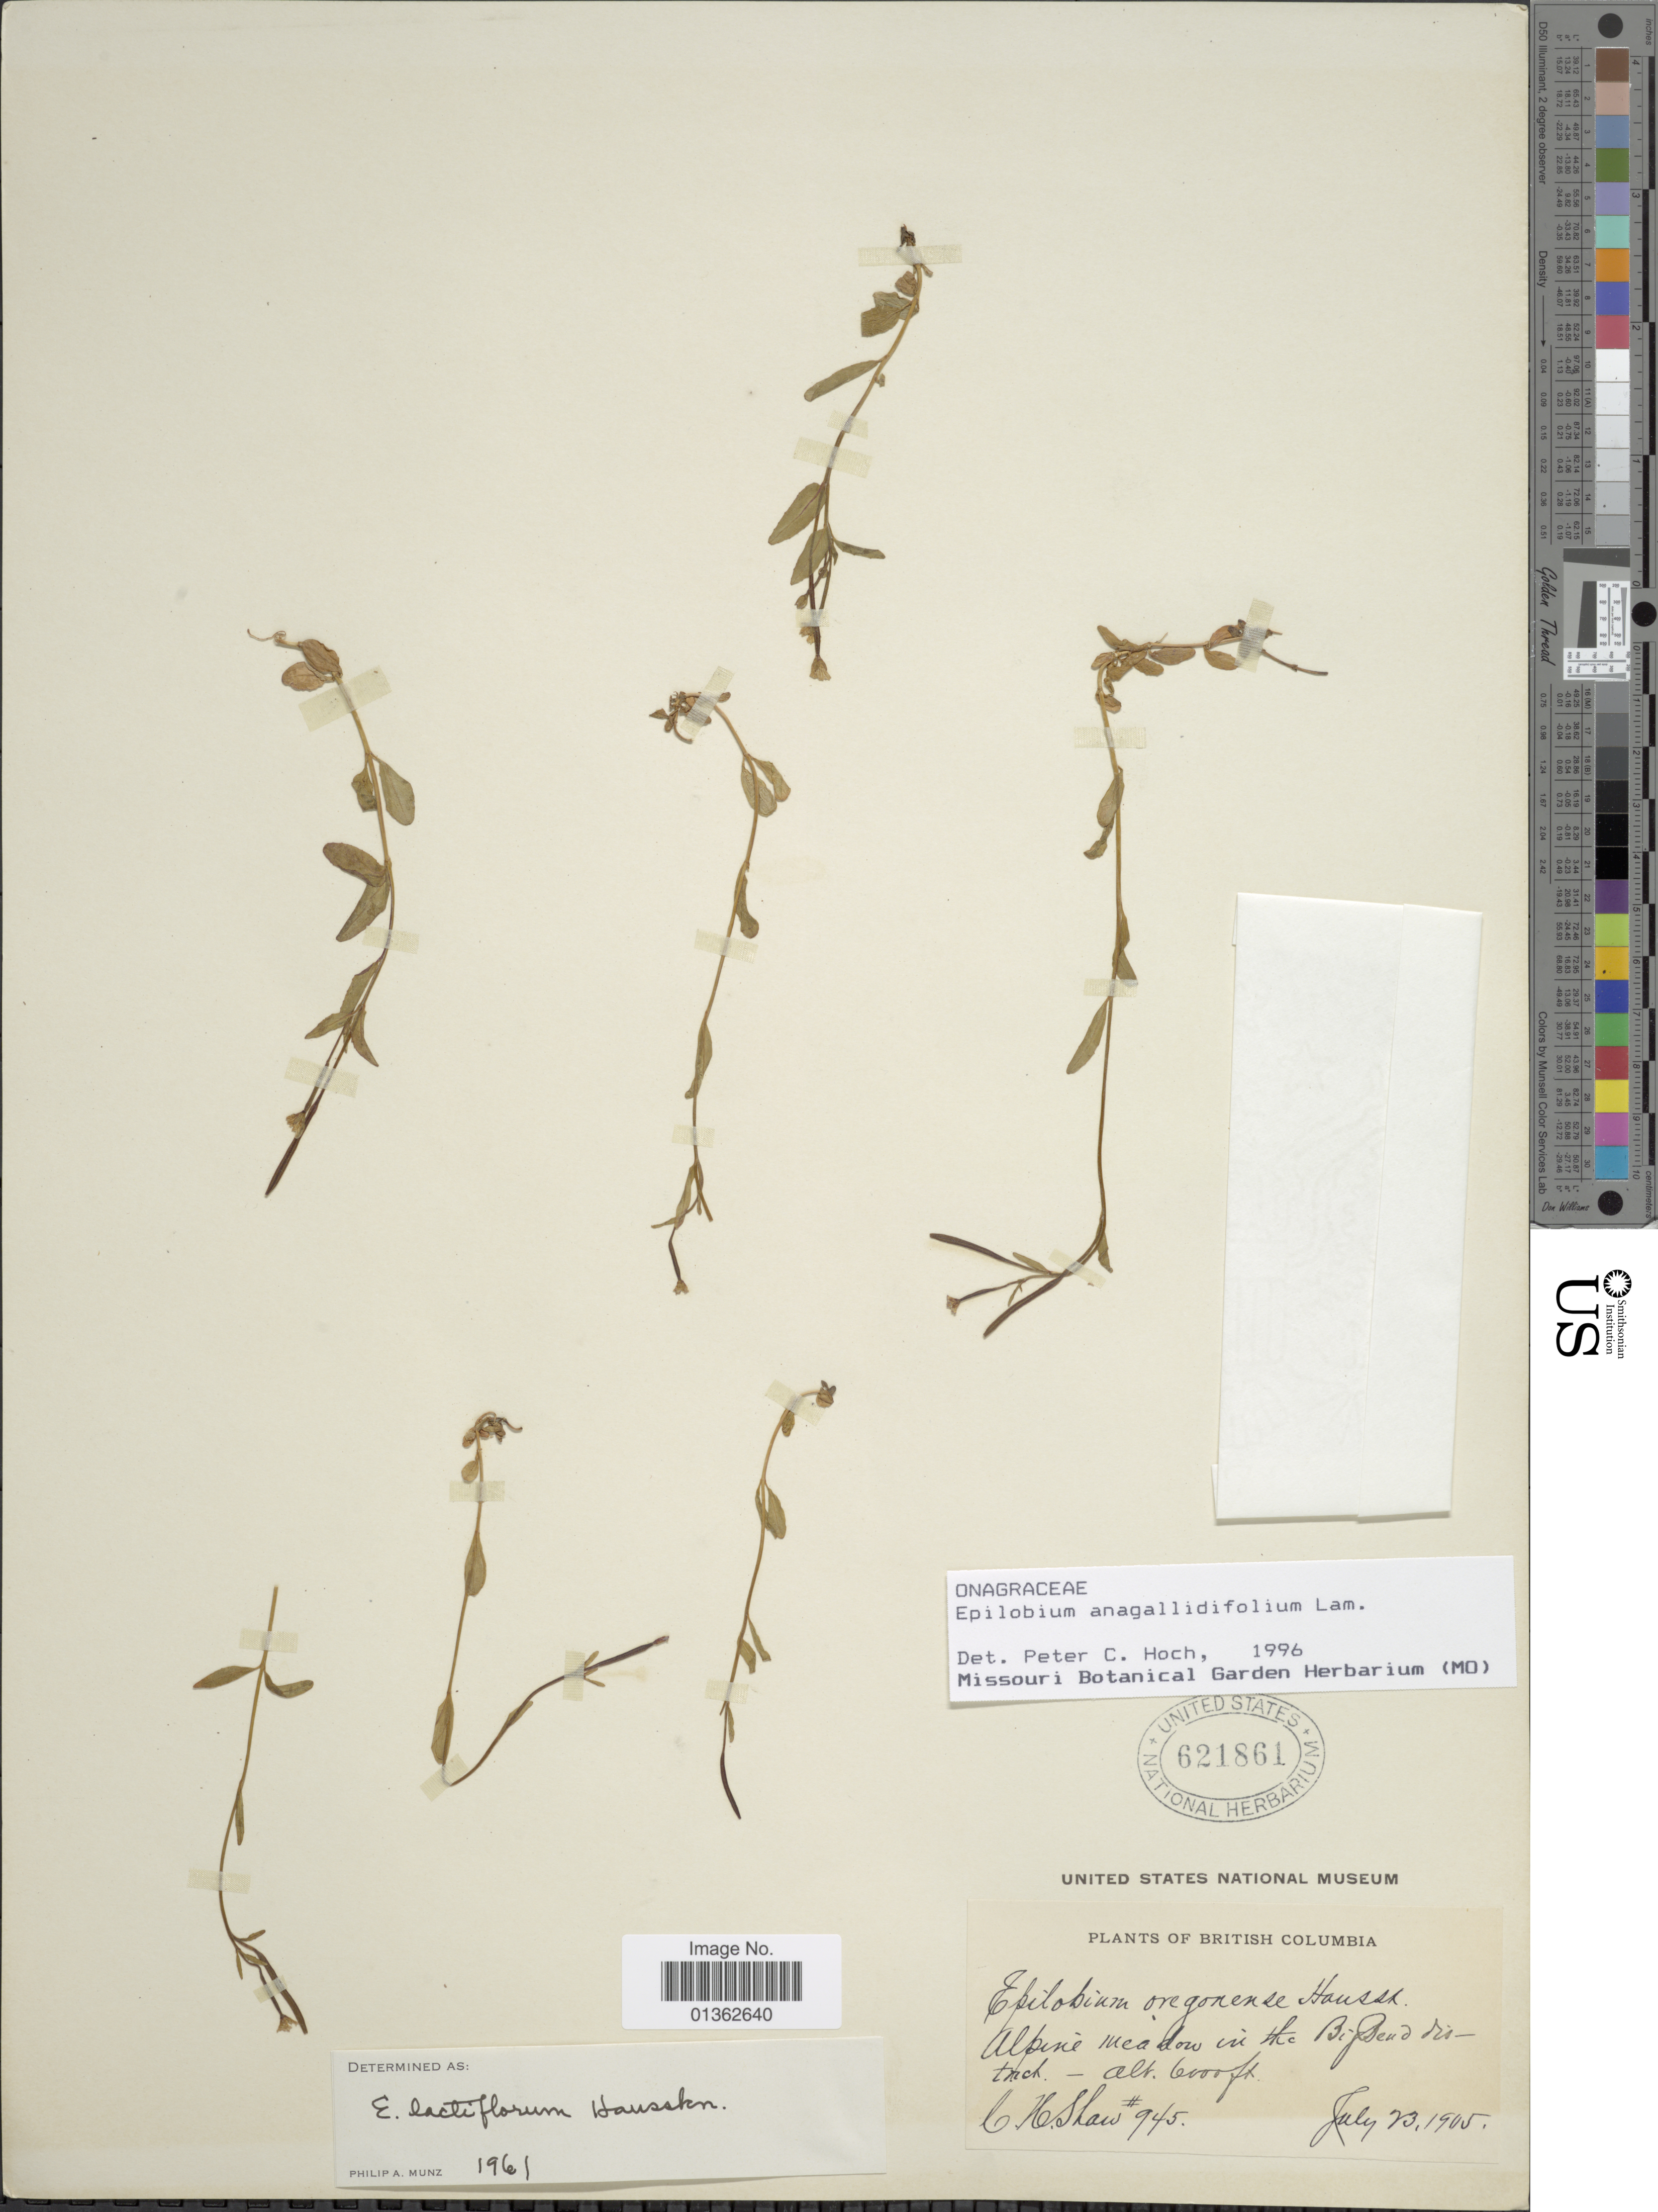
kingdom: Plantae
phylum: Tracheophyta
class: Magnoliopsida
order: Myrtales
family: Onagraceae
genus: Epilobium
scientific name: Epilobium anagallidifolium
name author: Lam.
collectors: C. H. Shaw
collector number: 945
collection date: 1905-07-23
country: Canada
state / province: British Columbia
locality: Alpine meadow in the Big Bend district.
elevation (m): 1829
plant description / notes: Precise locality edit: Corrected "Bigsend district" to "Big Bend district."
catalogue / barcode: US 621861